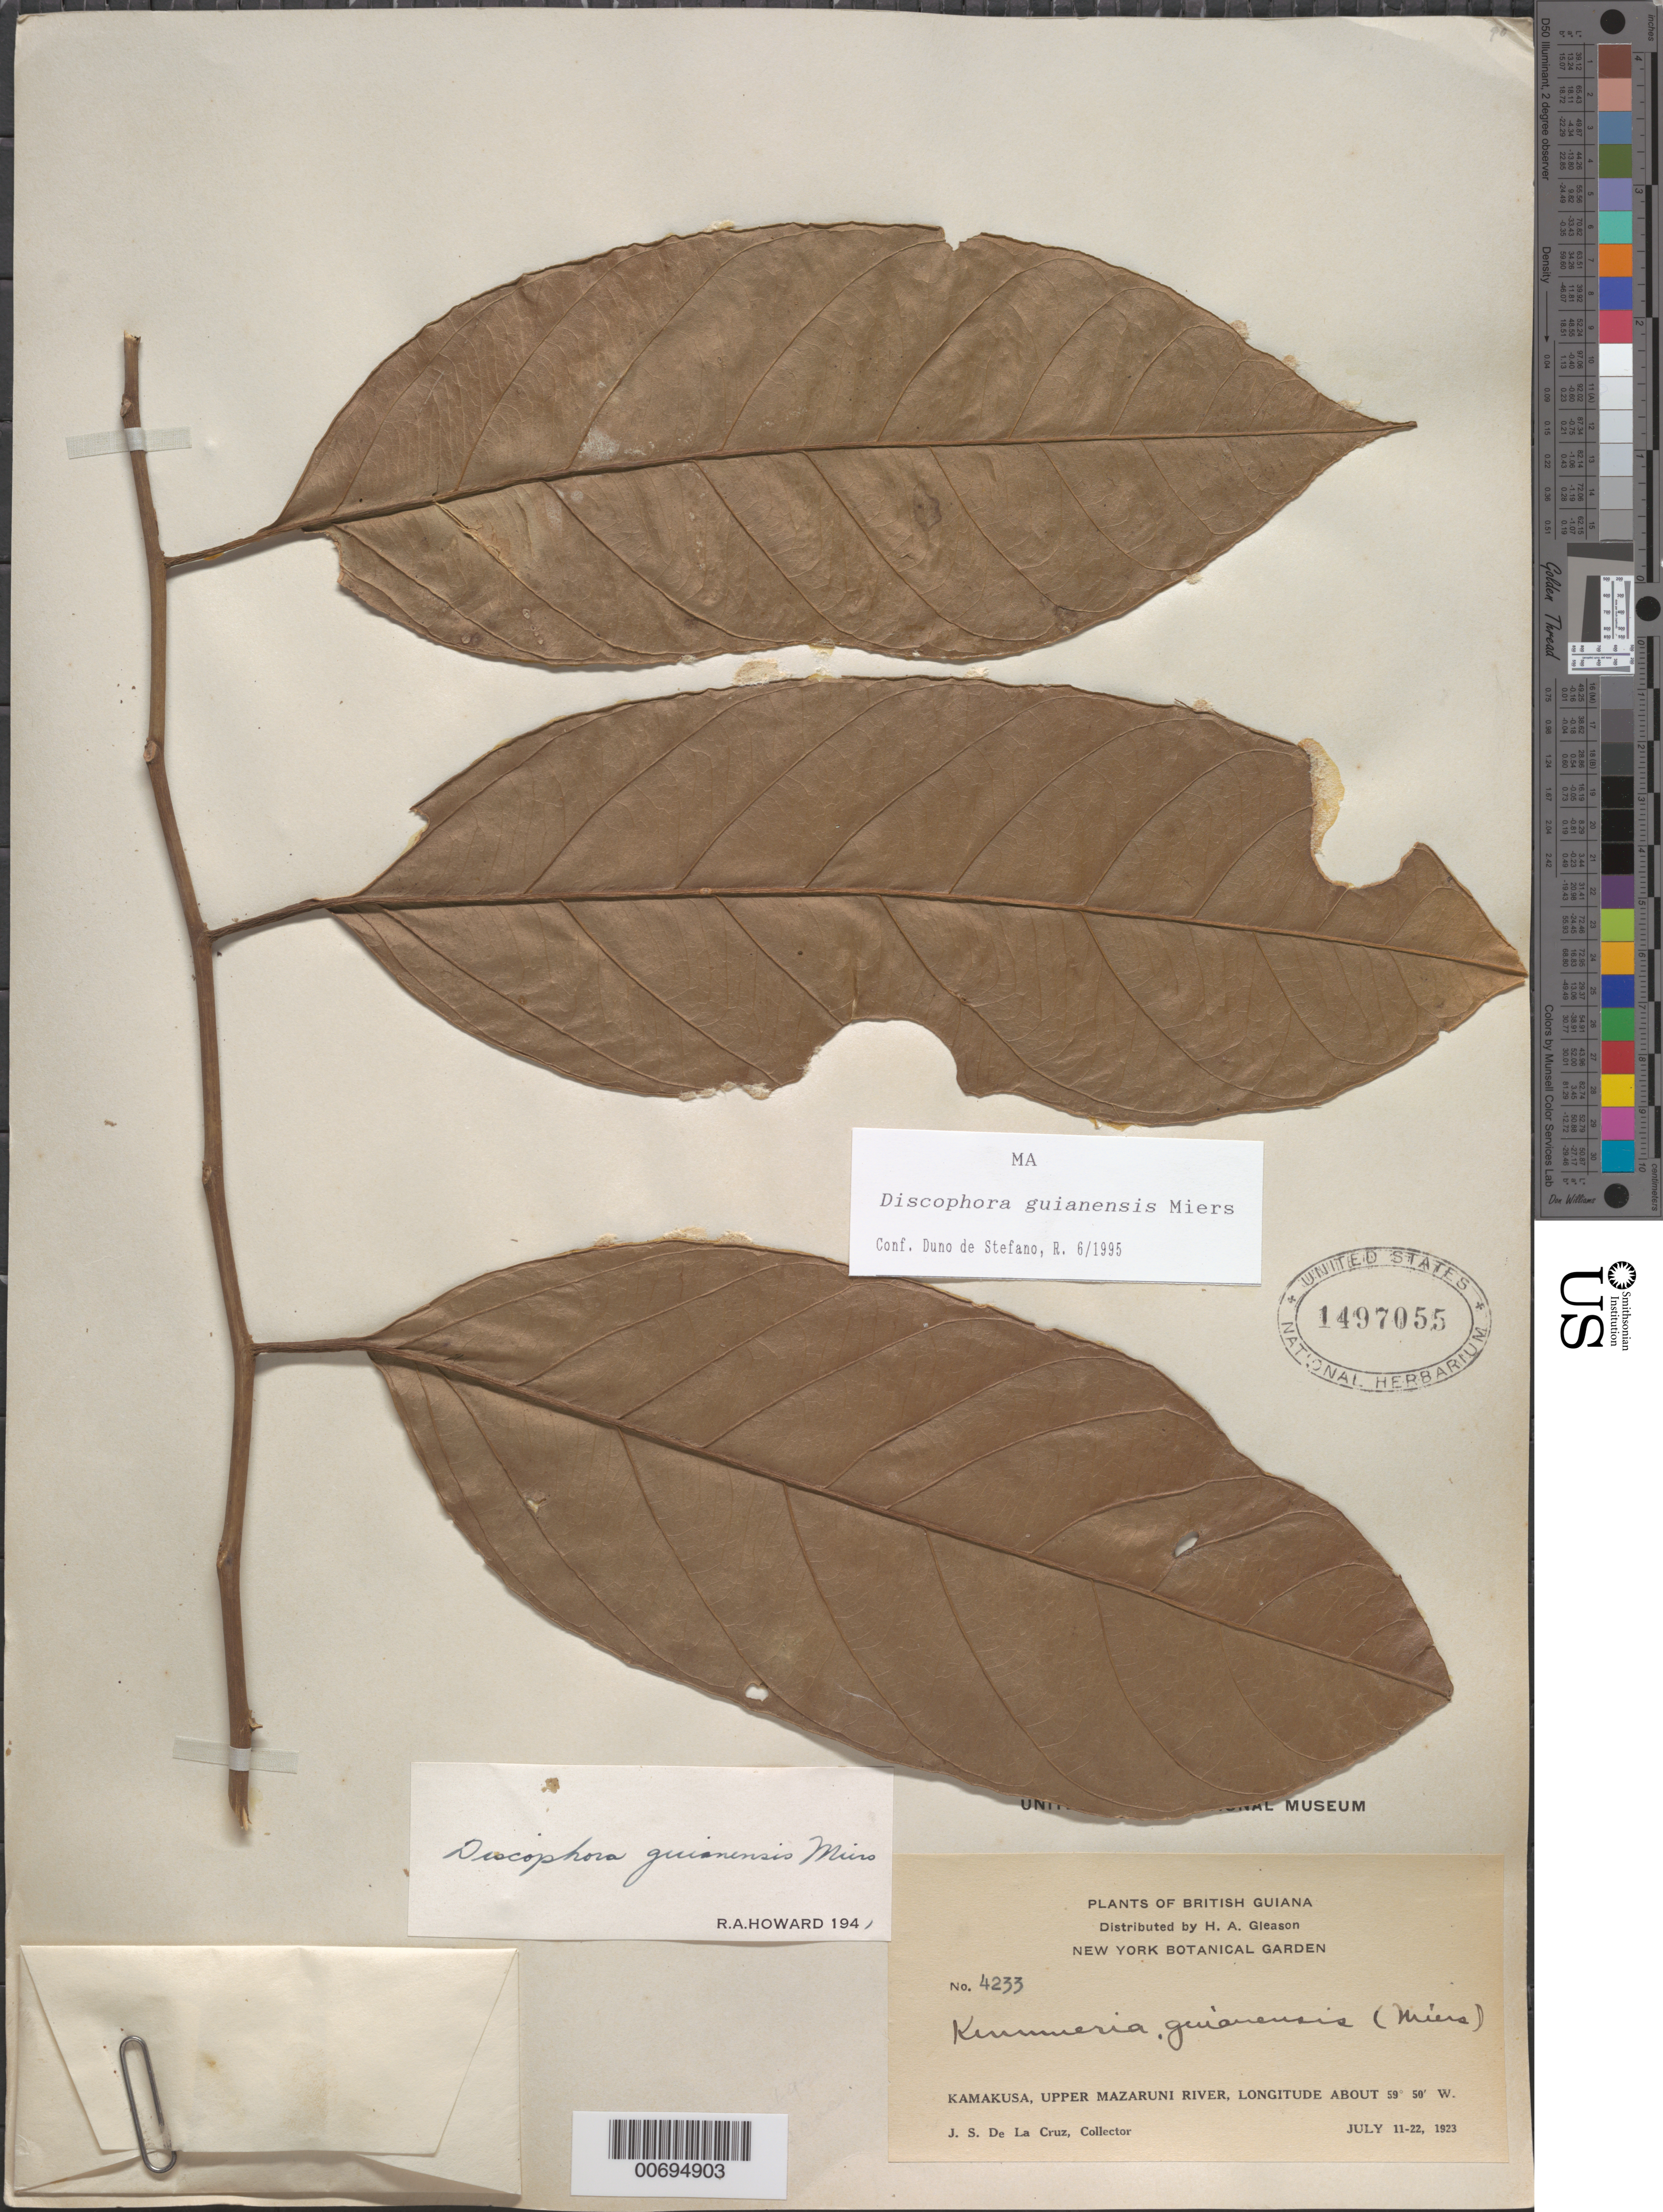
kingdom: Plantae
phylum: Tracheophyta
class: Magnoliopsida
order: Cardiopteridales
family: Stemonuraceae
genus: Discophora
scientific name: Discophora guianensis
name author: Miers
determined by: Duno de Stefano, R.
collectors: J. S. de la Cruz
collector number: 4233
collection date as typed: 11-Jul-23 to 22-Jul-23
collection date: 1923-07-11/1923-07-22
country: Guyana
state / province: Cuyuni-Mazaruni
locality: Kamakusa, Upper Mazaruni R.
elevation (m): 100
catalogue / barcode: US 1497055